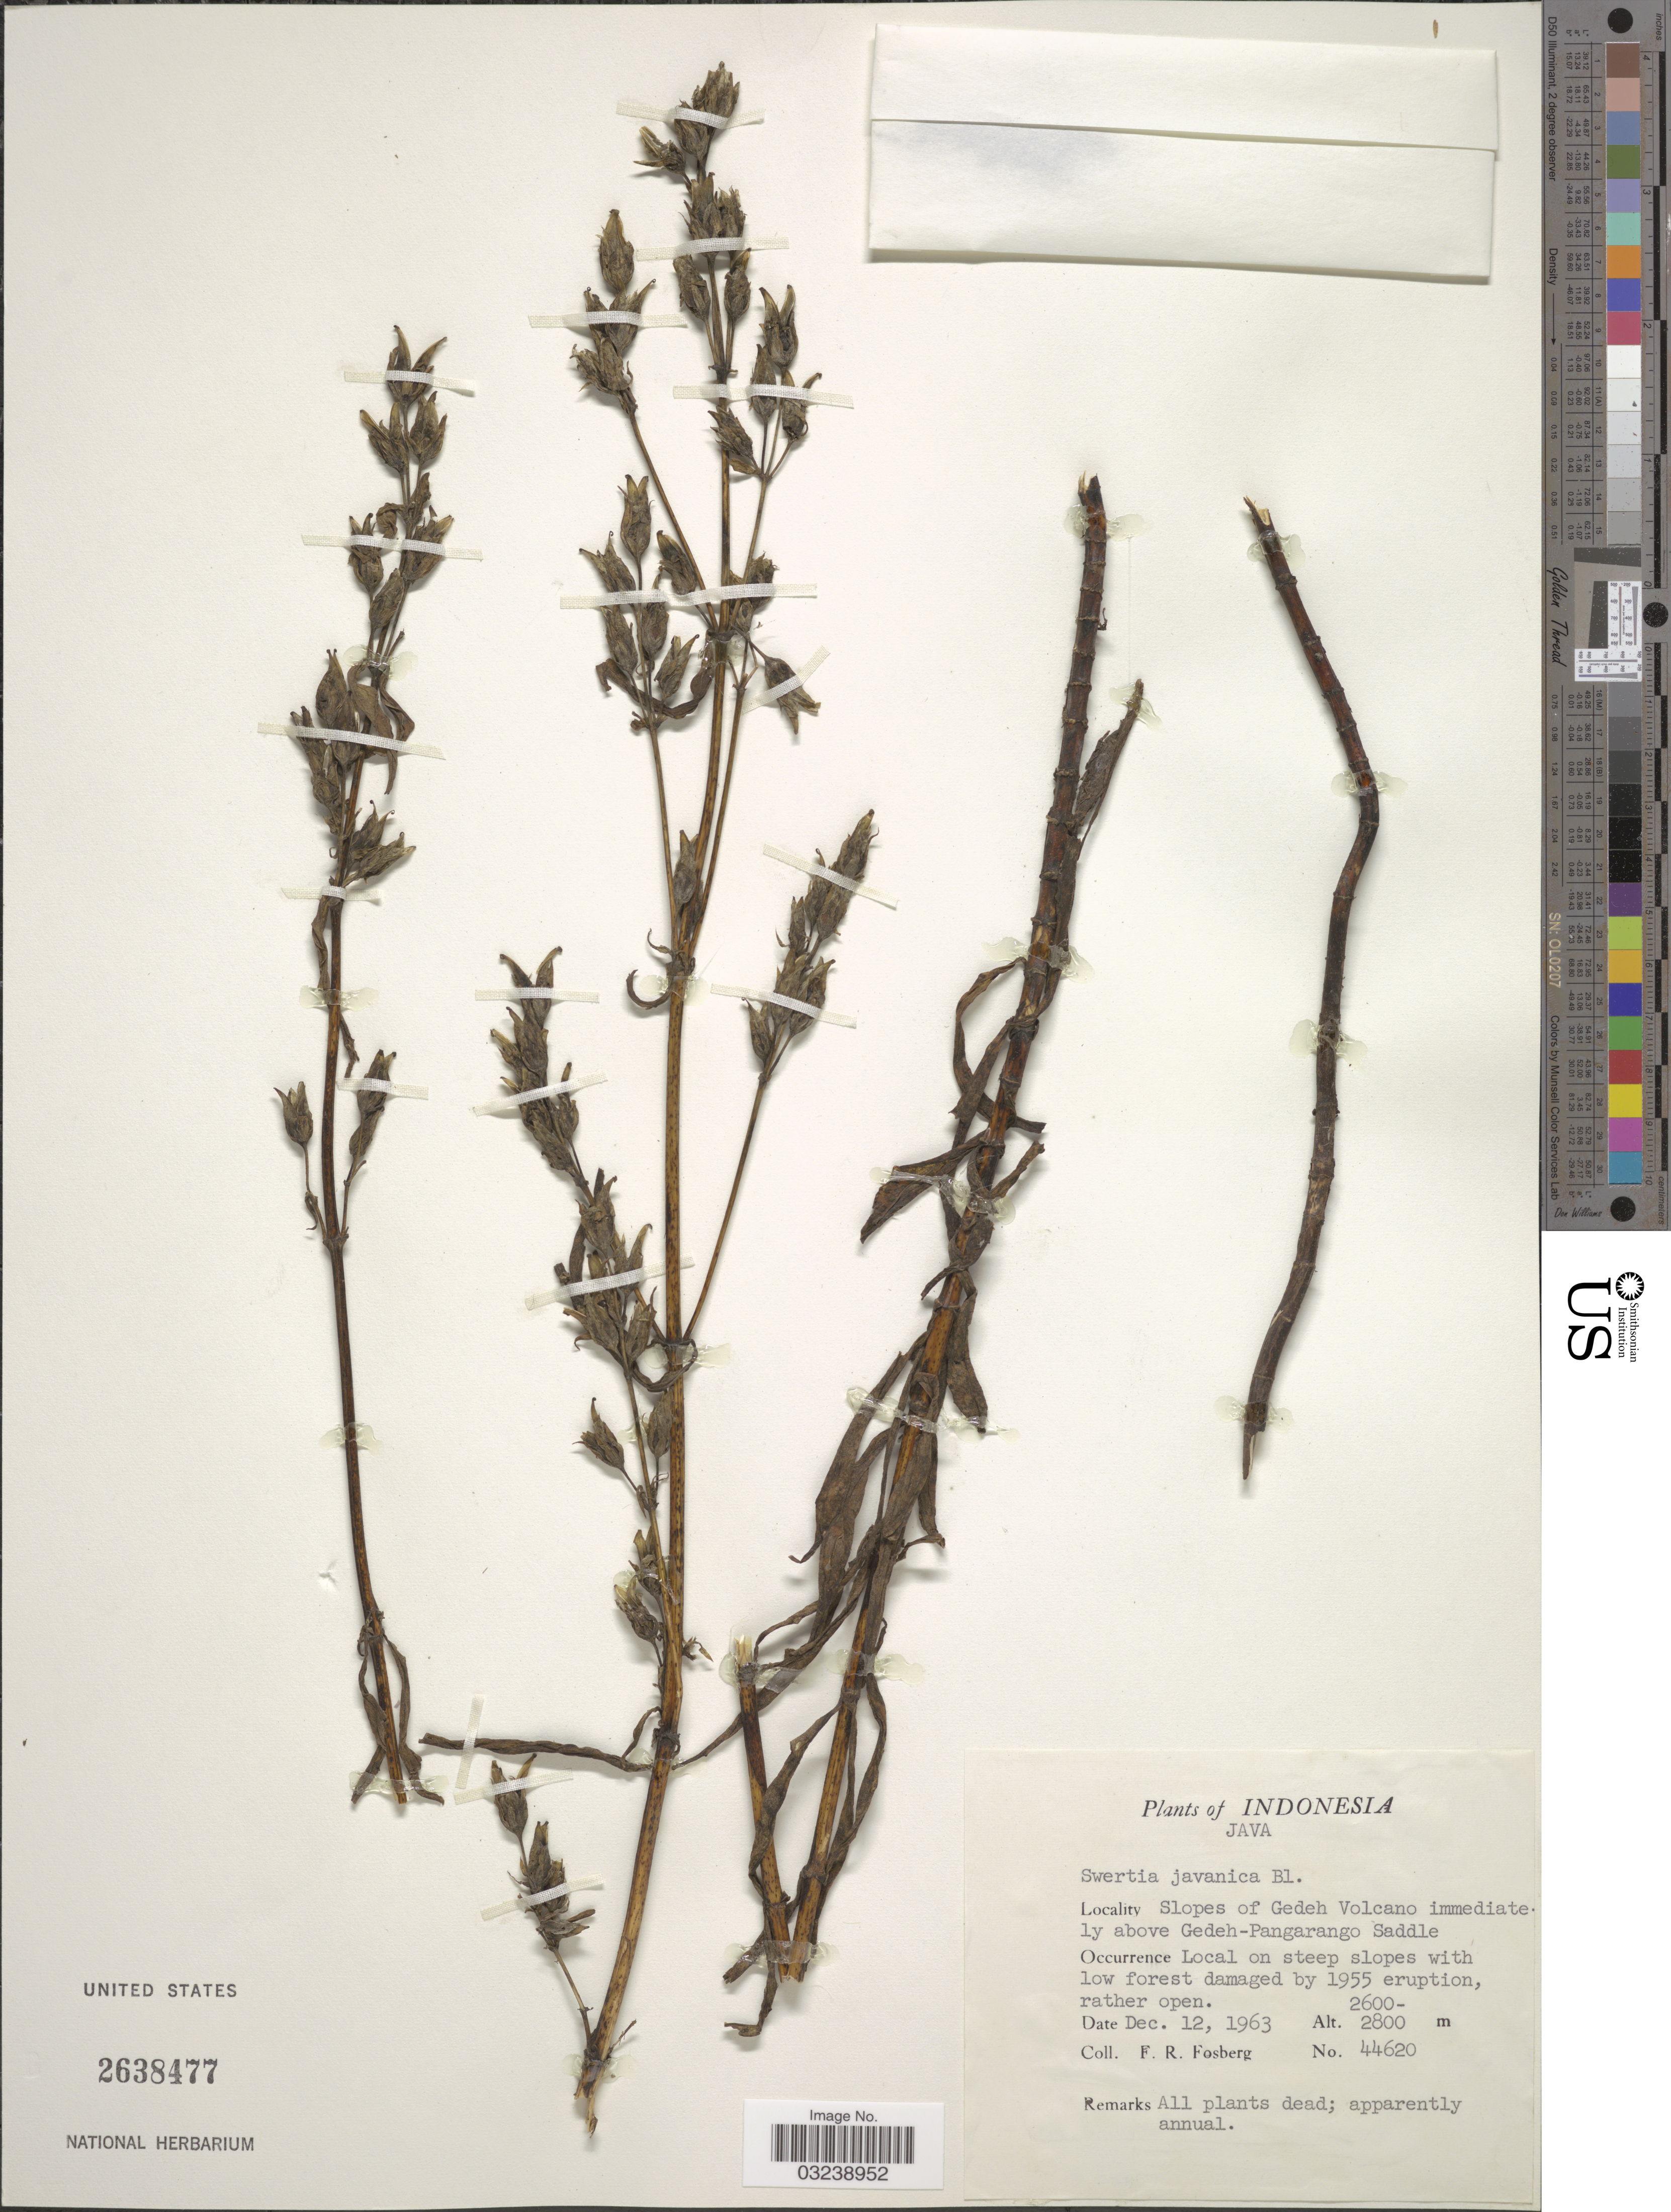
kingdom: Plantae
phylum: Tracheophyta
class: Magnoliopsida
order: Gentianales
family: Gentianaceae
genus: Swertia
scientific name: Swertia javanica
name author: Blume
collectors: F. R. Fosberg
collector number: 44620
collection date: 1963-12-12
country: Indonesia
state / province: Java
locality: Slopes of Gedeh Volcano immediately above Gedeh-Pangarango Saddle.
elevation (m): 2600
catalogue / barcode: US 2638477